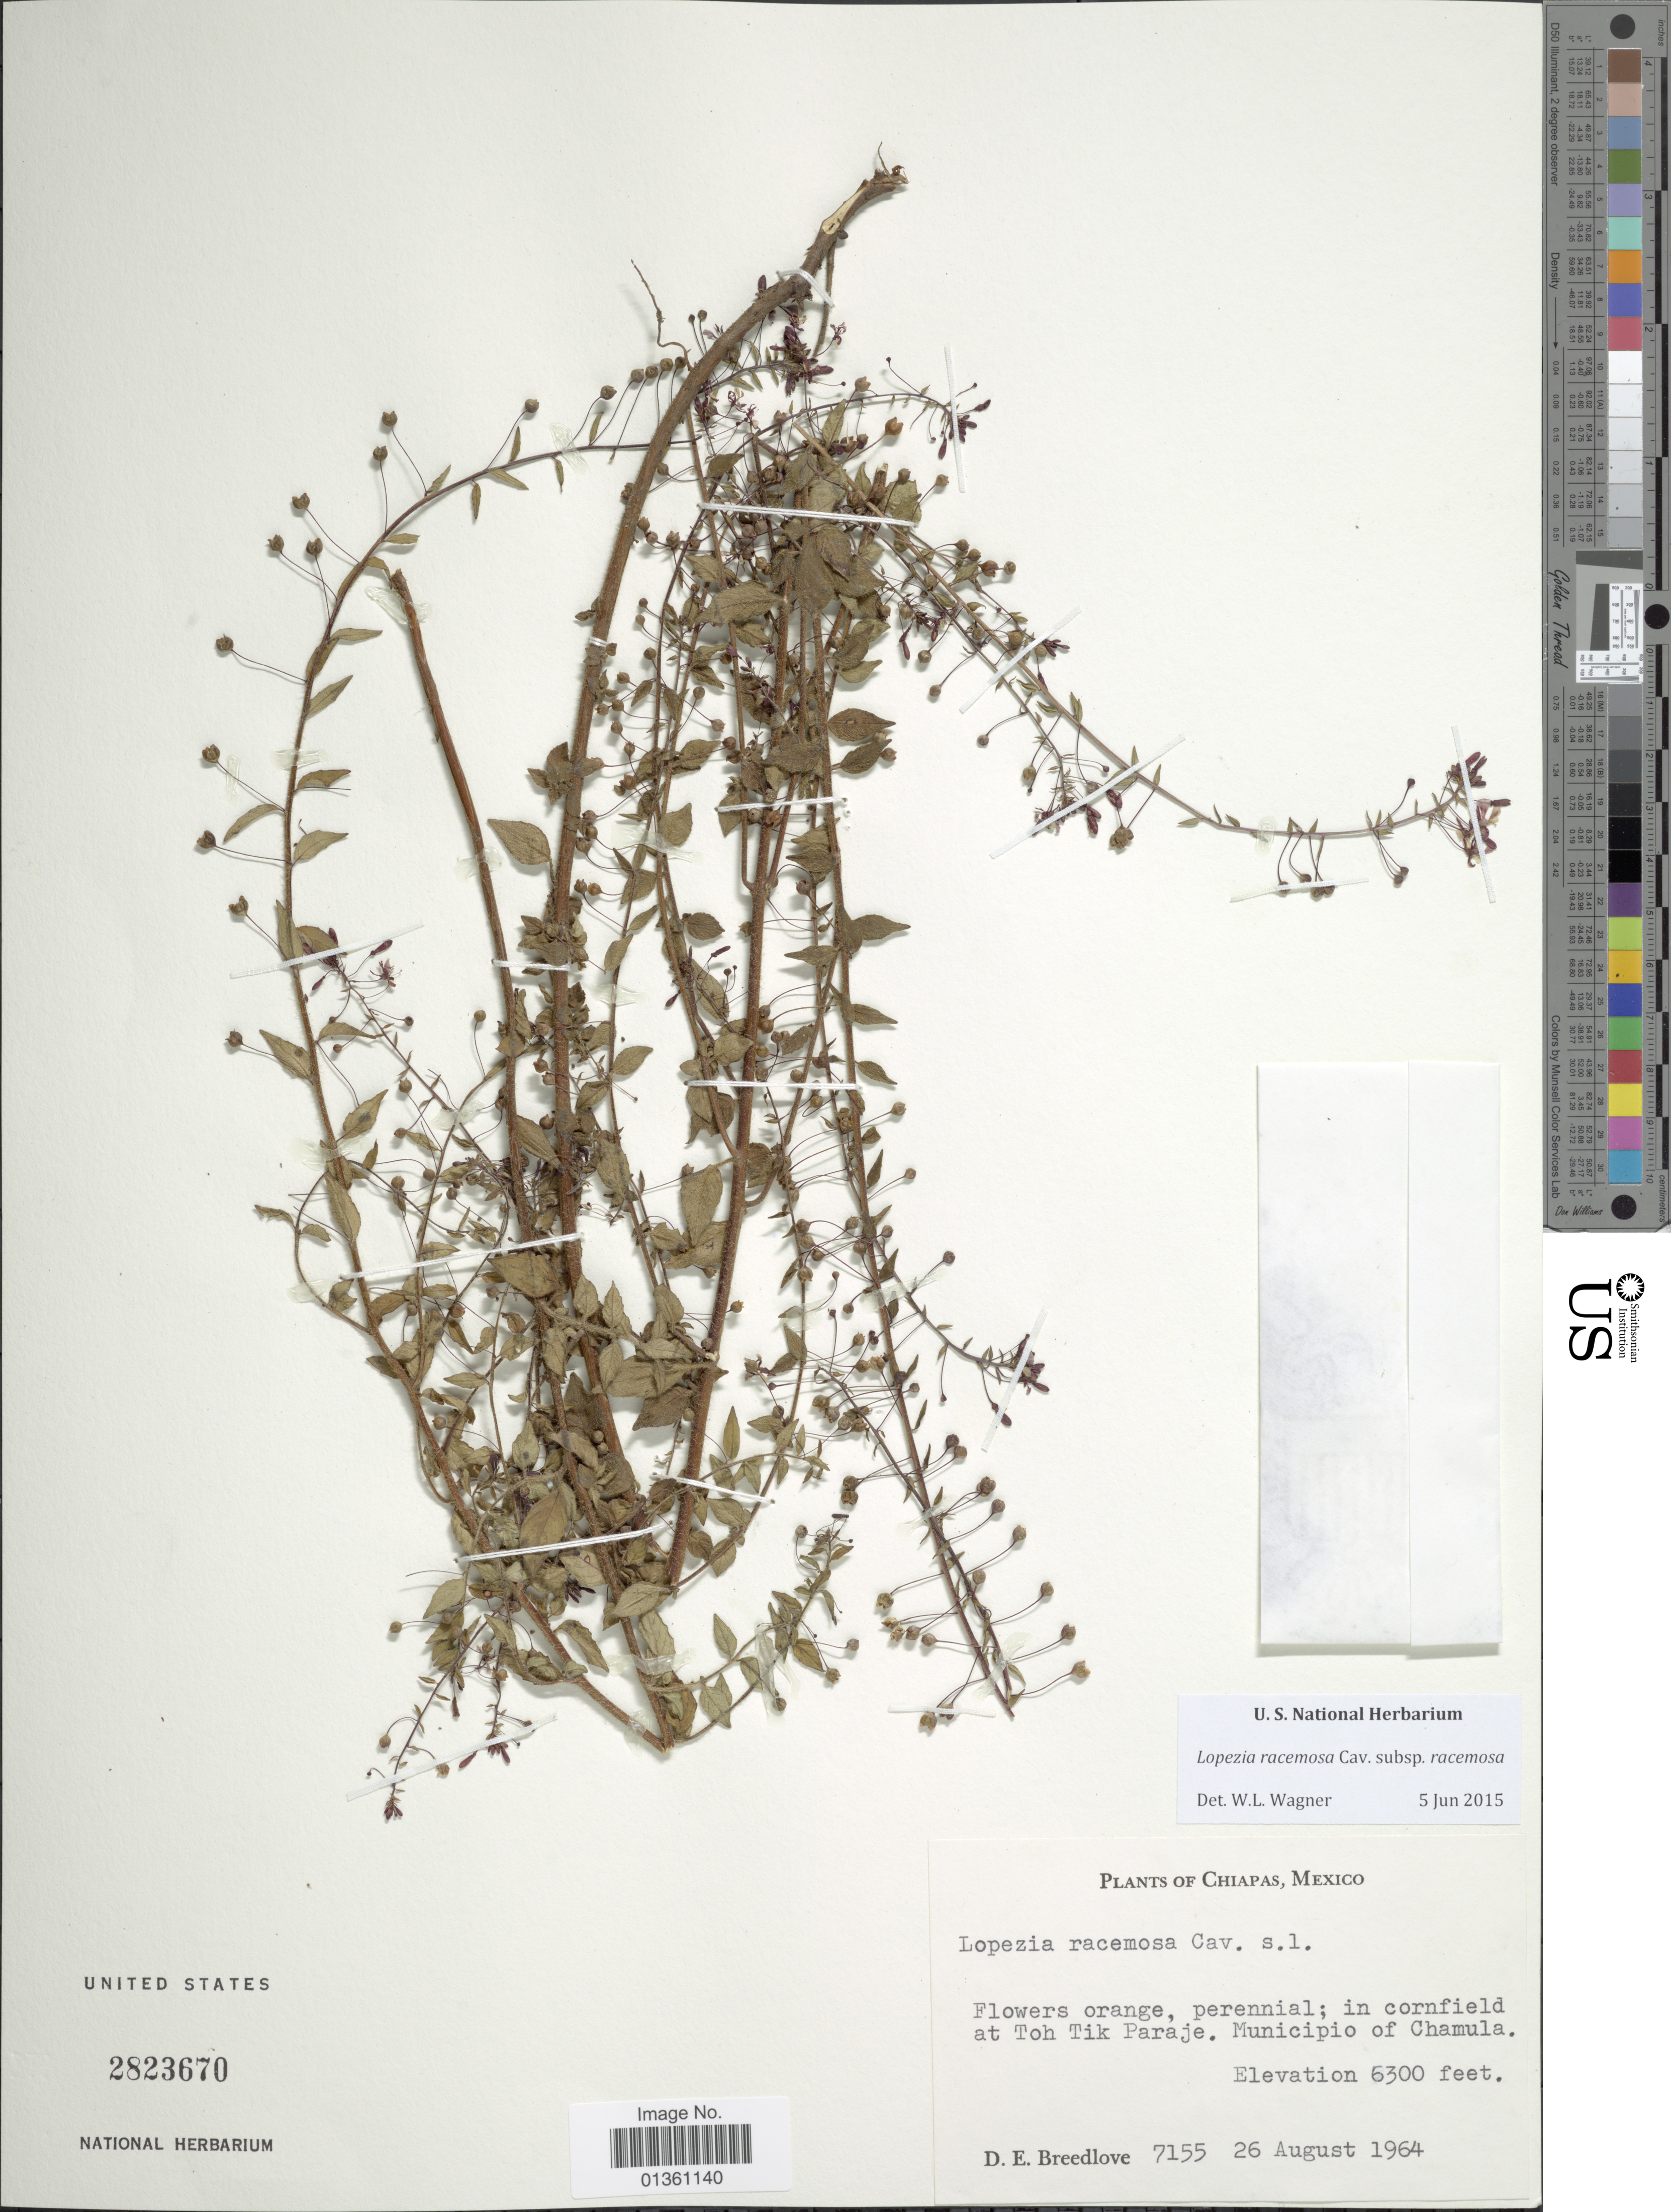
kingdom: Plantae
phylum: Tracheophyta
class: Magnoliopsida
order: Myrtales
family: Onagraceae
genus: Lopezia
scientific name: Lopezia racemosa subsp. racemosa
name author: Cav.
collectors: D. E. Breedlove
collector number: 7155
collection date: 1964-08-26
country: Mexico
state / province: Chiapas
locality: In cornfield at Toh Tik Paraje. Municipio of Chamula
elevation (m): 1920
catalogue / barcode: US 2823670